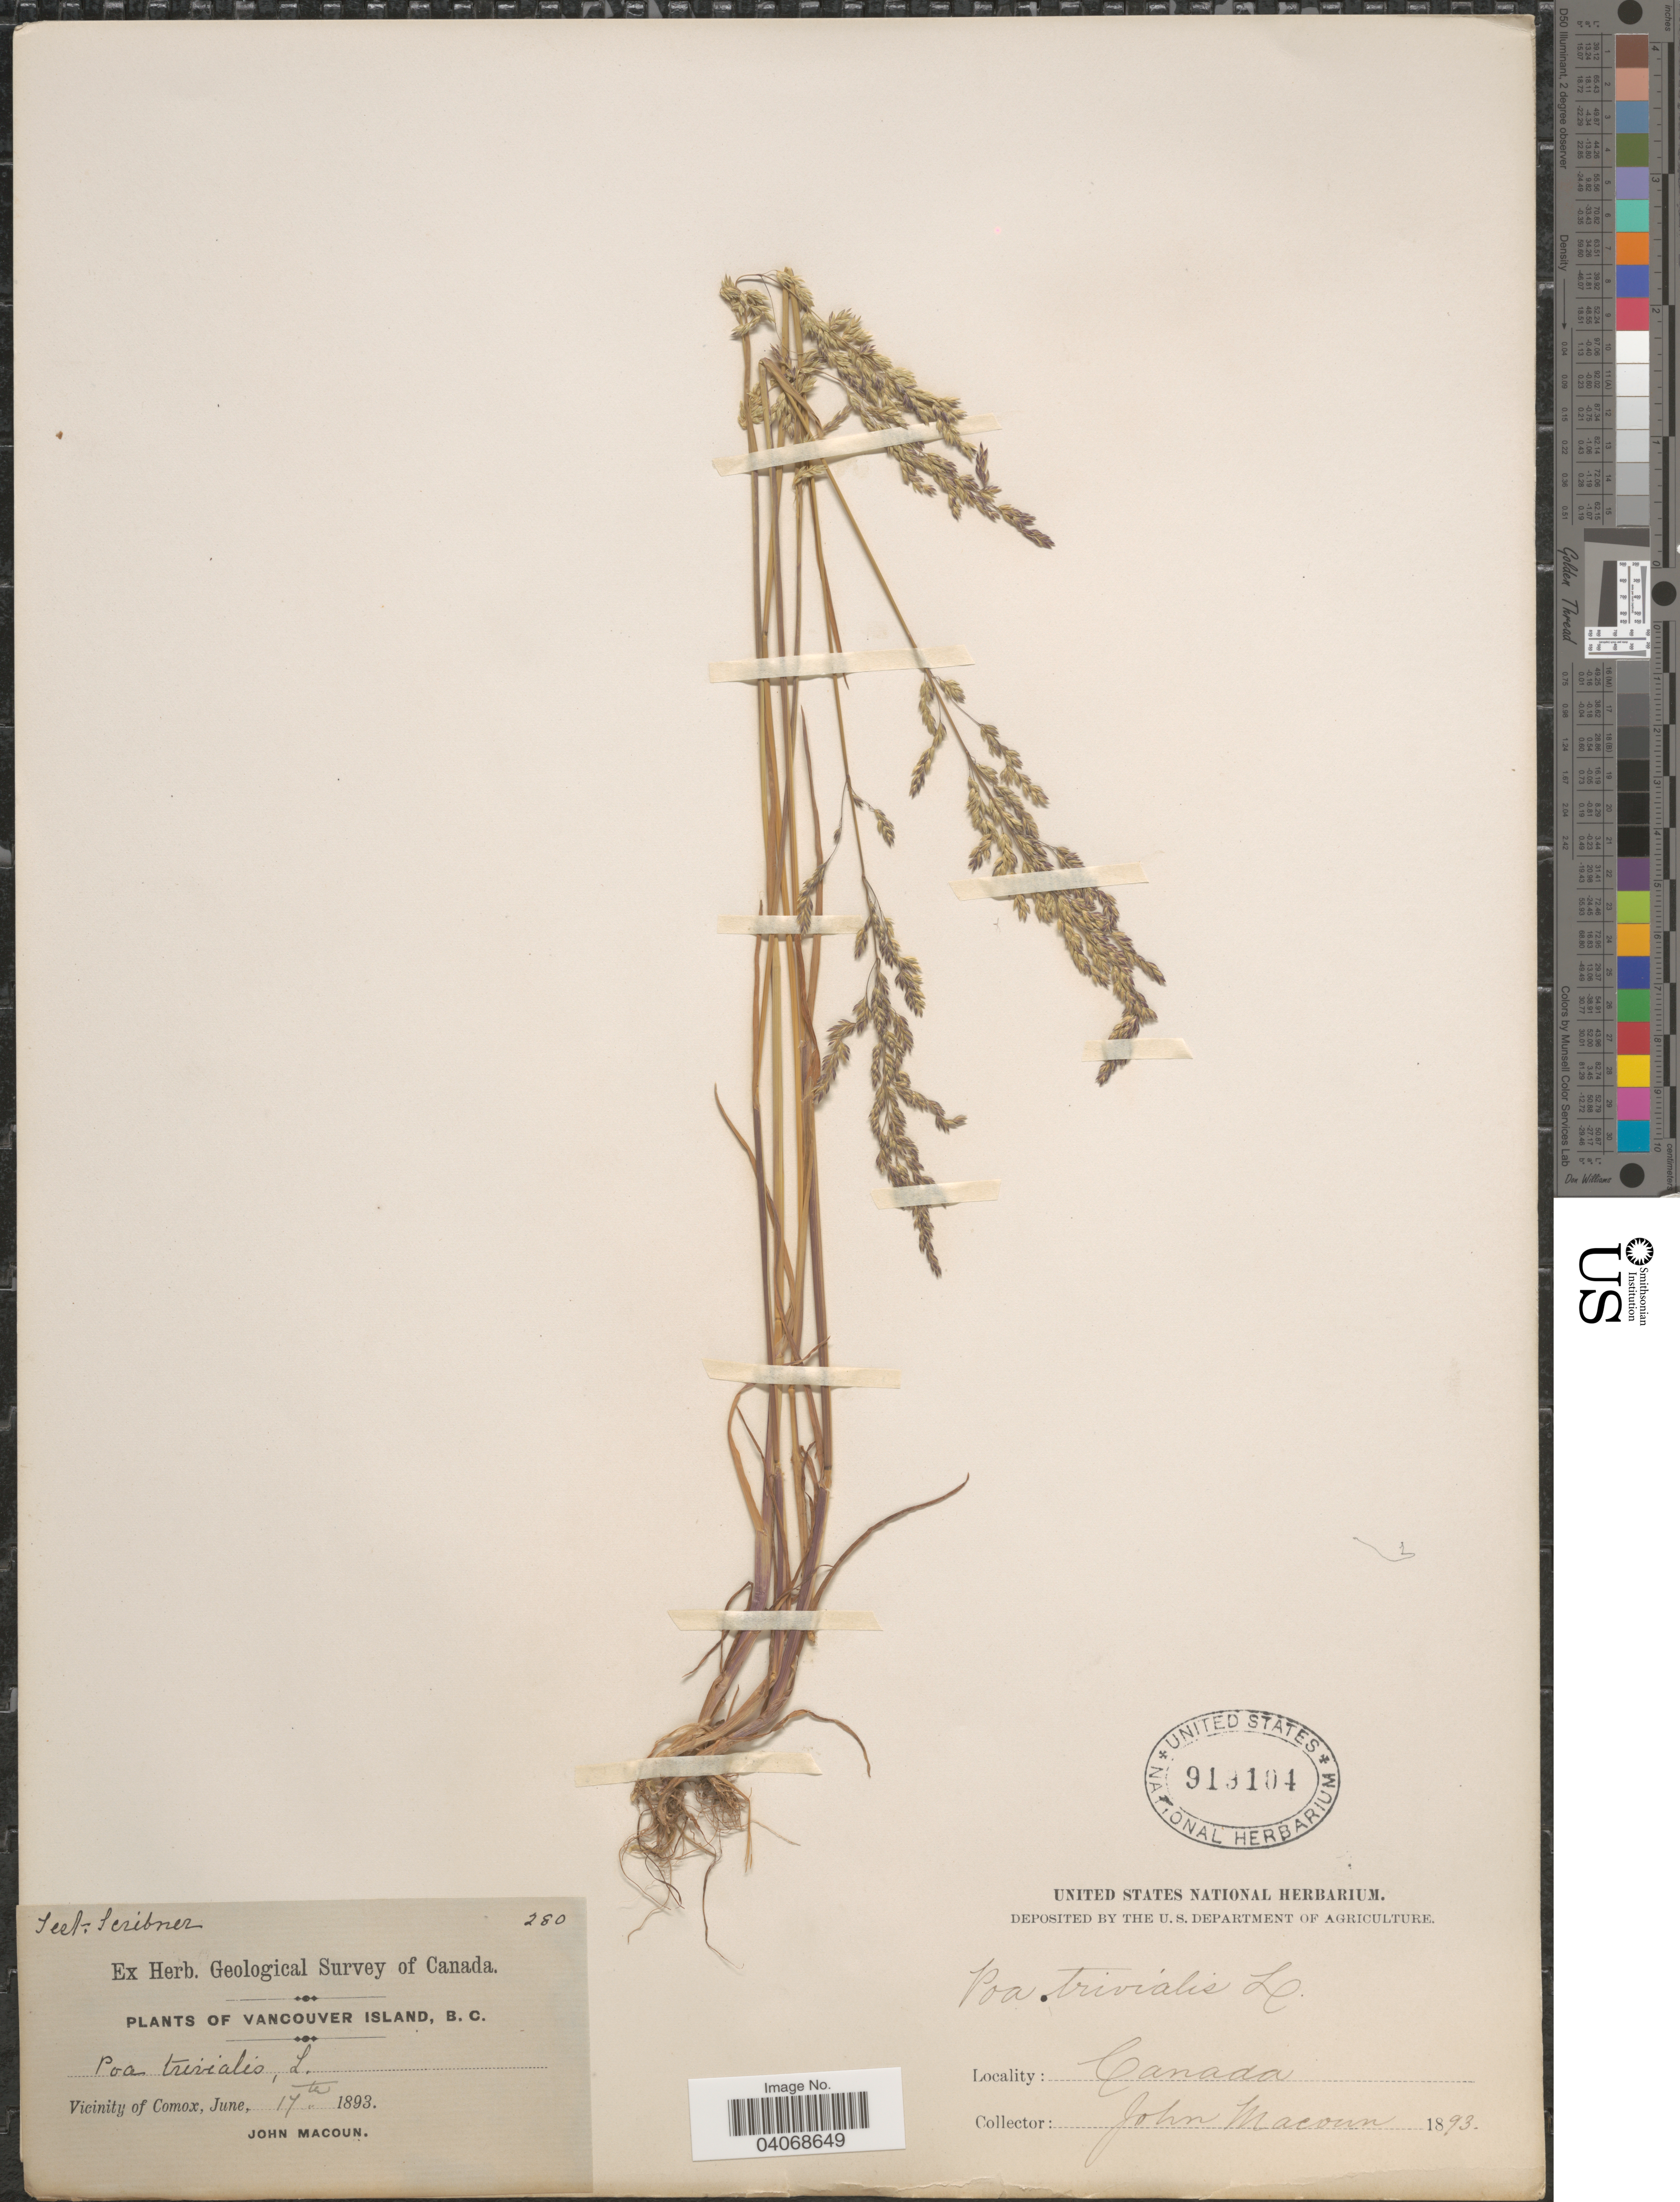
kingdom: Plantae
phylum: Tracheophyta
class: Liliopsida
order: Poales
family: Poaceae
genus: Poa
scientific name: Poa trivialis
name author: L.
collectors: J. Macoun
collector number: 280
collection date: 1893-06-17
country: Canada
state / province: British Columbia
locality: Herb. Geological Survey of Canada. Vancouver Island. Vicinity of Comox.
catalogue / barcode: US 919104